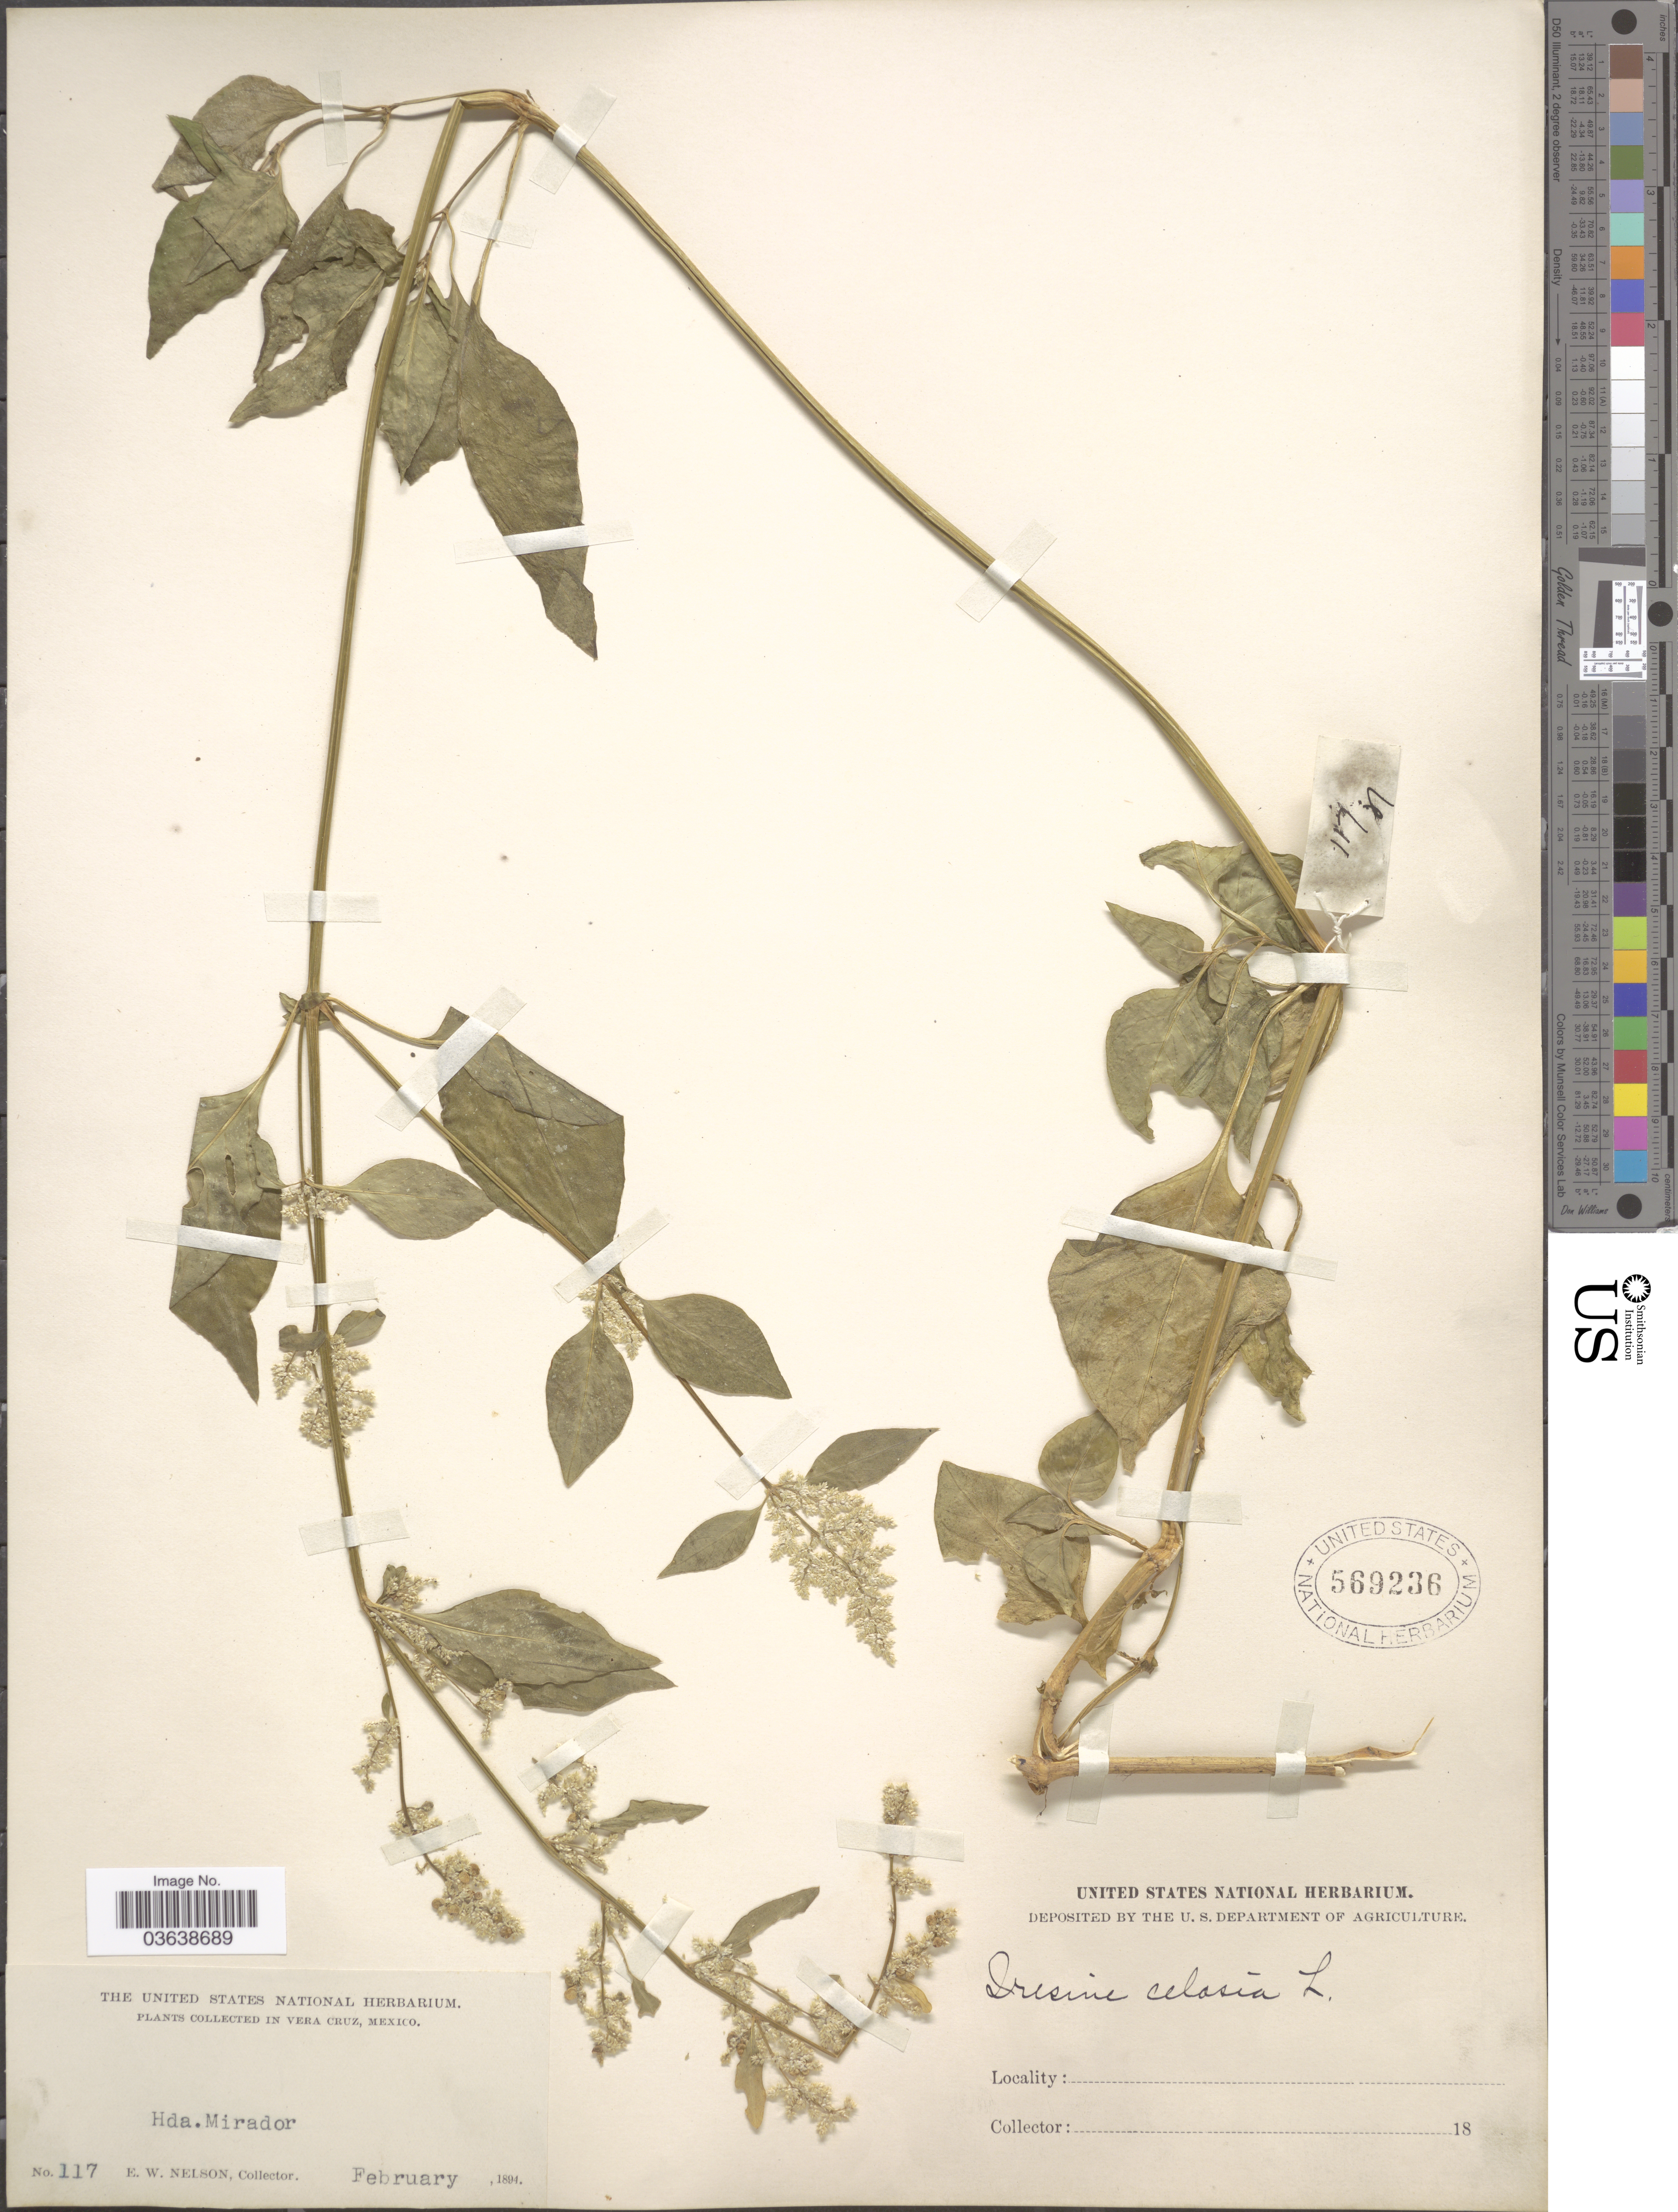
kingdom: Plantae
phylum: Tracheophyta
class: Magnoliopsida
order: Caryophyllales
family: Amaranthaceae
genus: Iresine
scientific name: Iresine celosia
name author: L.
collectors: E. W. Nelson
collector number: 117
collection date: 1894-02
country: Mexico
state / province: Veracruz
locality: Vera Cruz, Hda. Mirador.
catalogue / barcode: US 569236